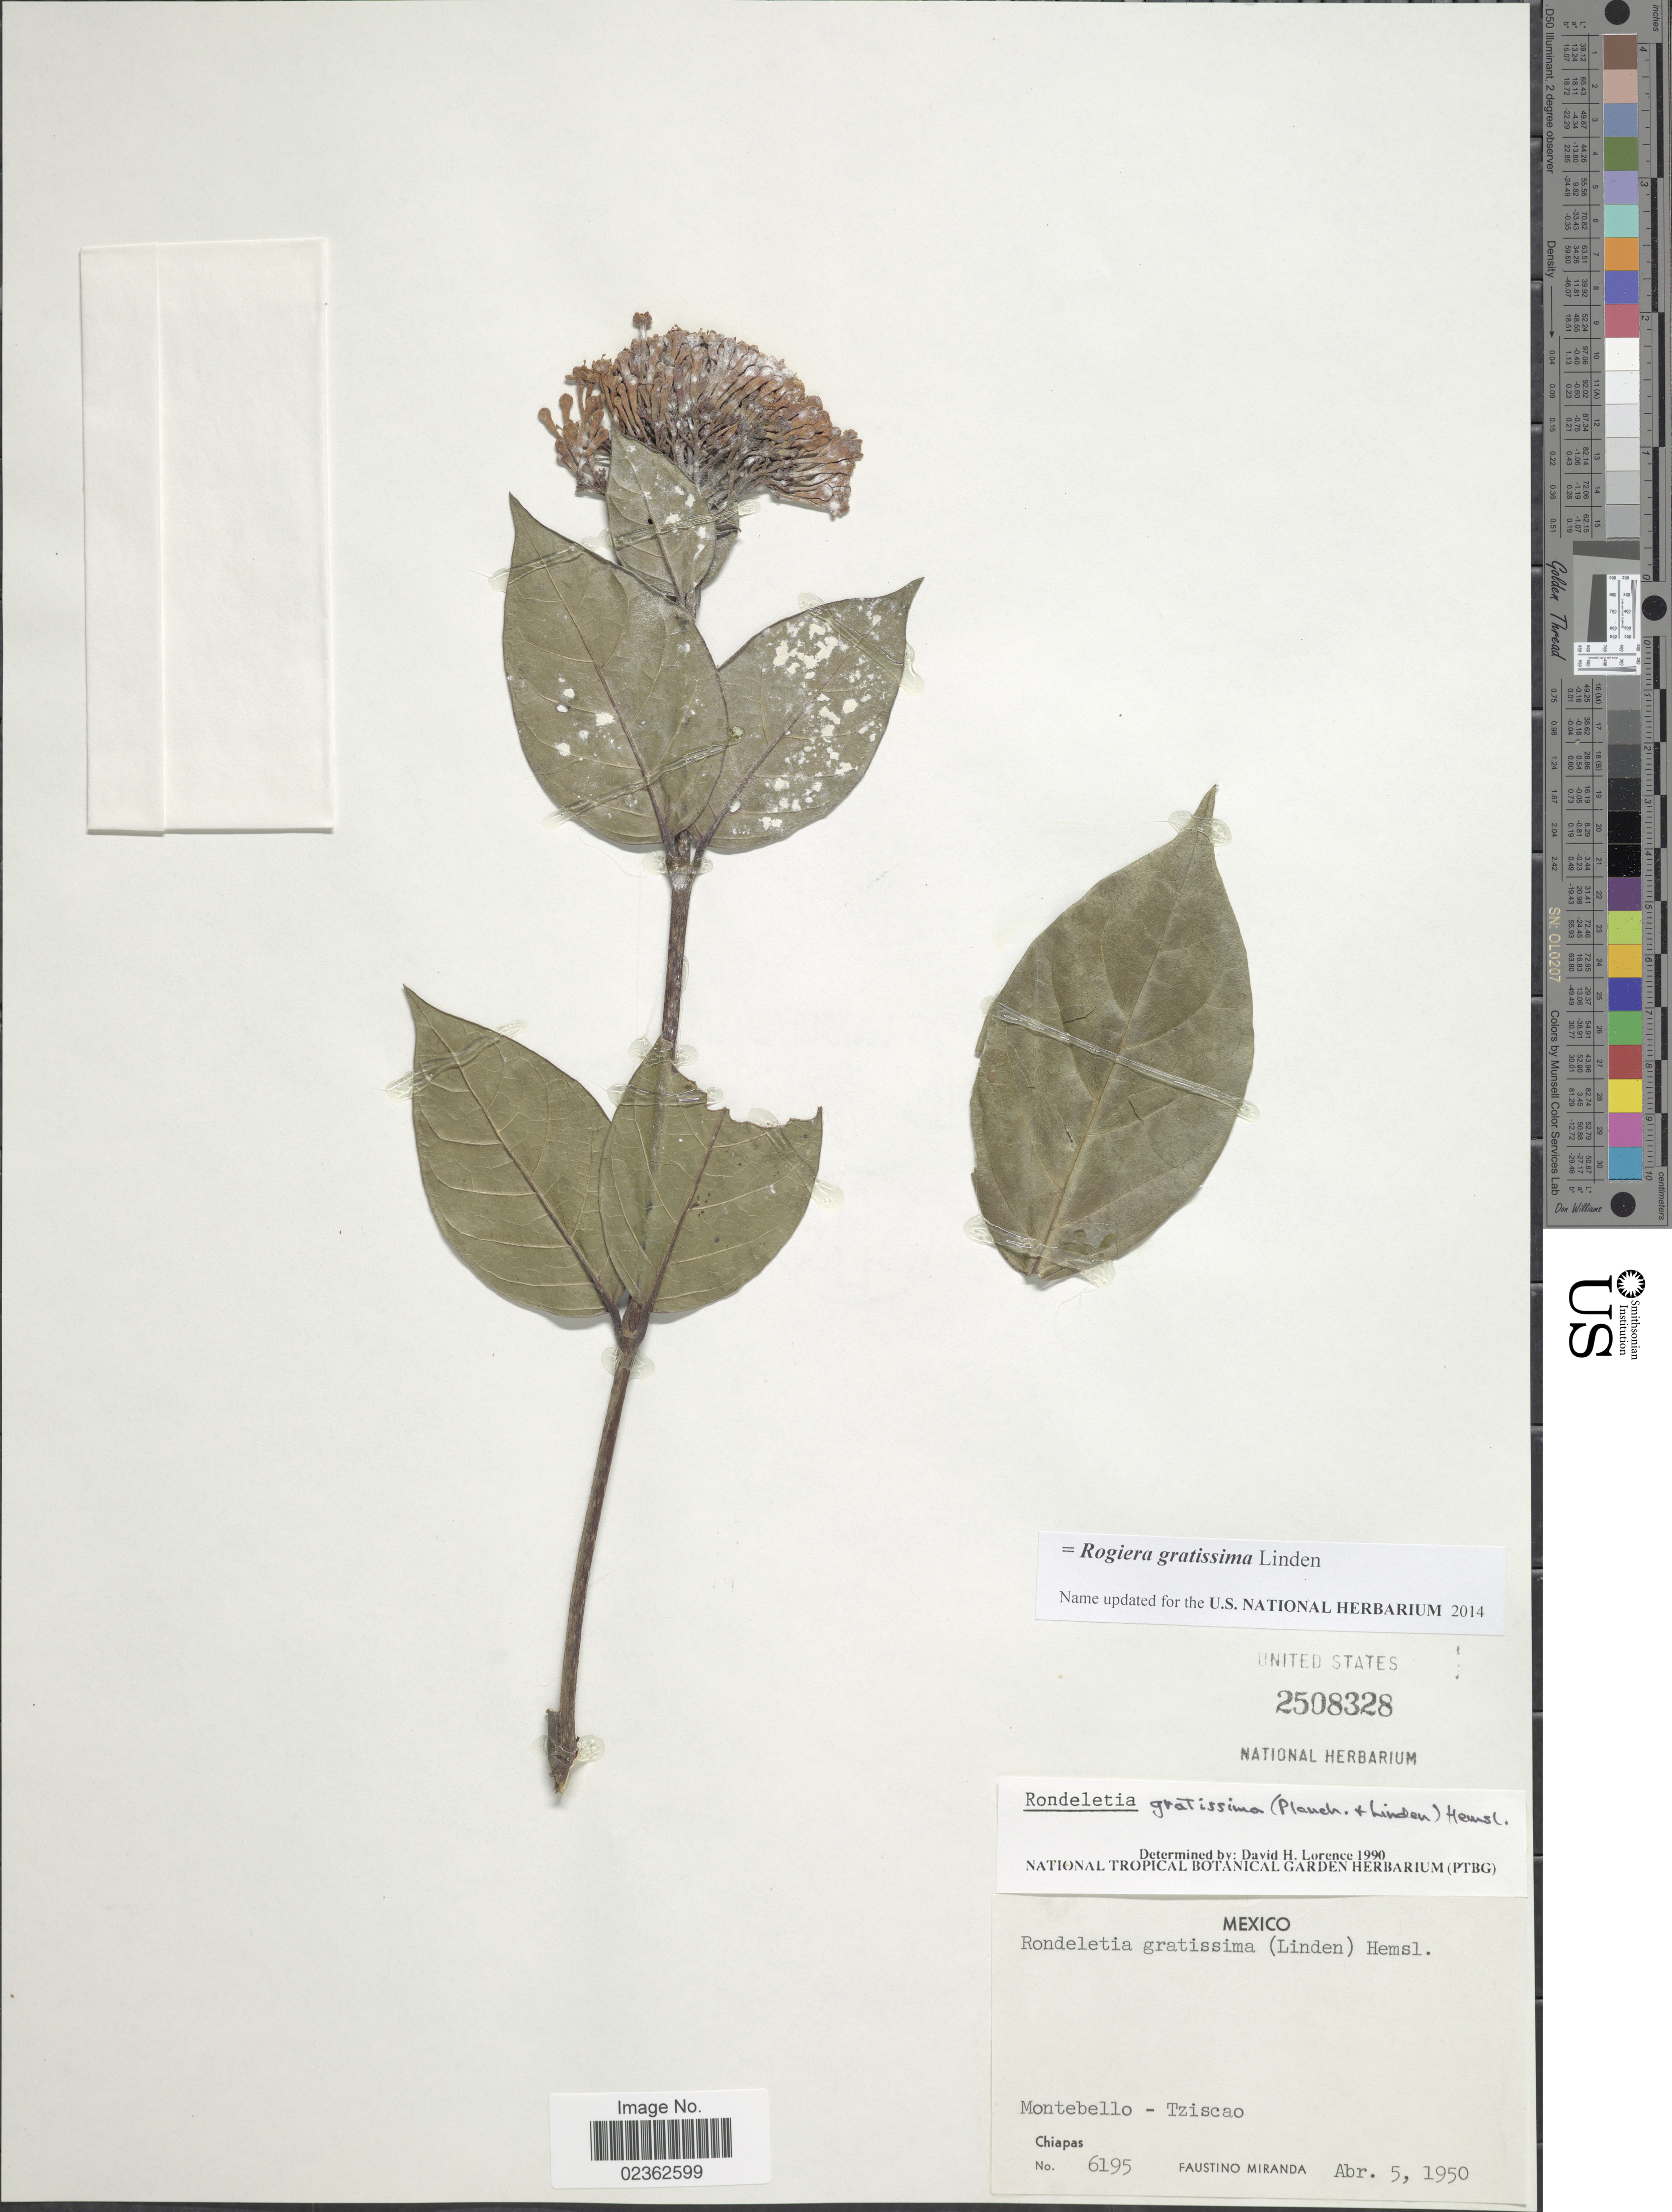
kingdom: Plantae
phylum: Tracheophyta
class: Magnoliopsida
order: Gentianales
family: Rubiaceae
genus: Rogiera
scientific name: Rogiera gratissima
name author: Linden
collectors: F. Miranda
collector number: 6195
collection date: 1950-04-05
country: Mexico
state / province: Chiapas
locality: Montebello-Tziscao.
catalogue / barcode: US 2508328